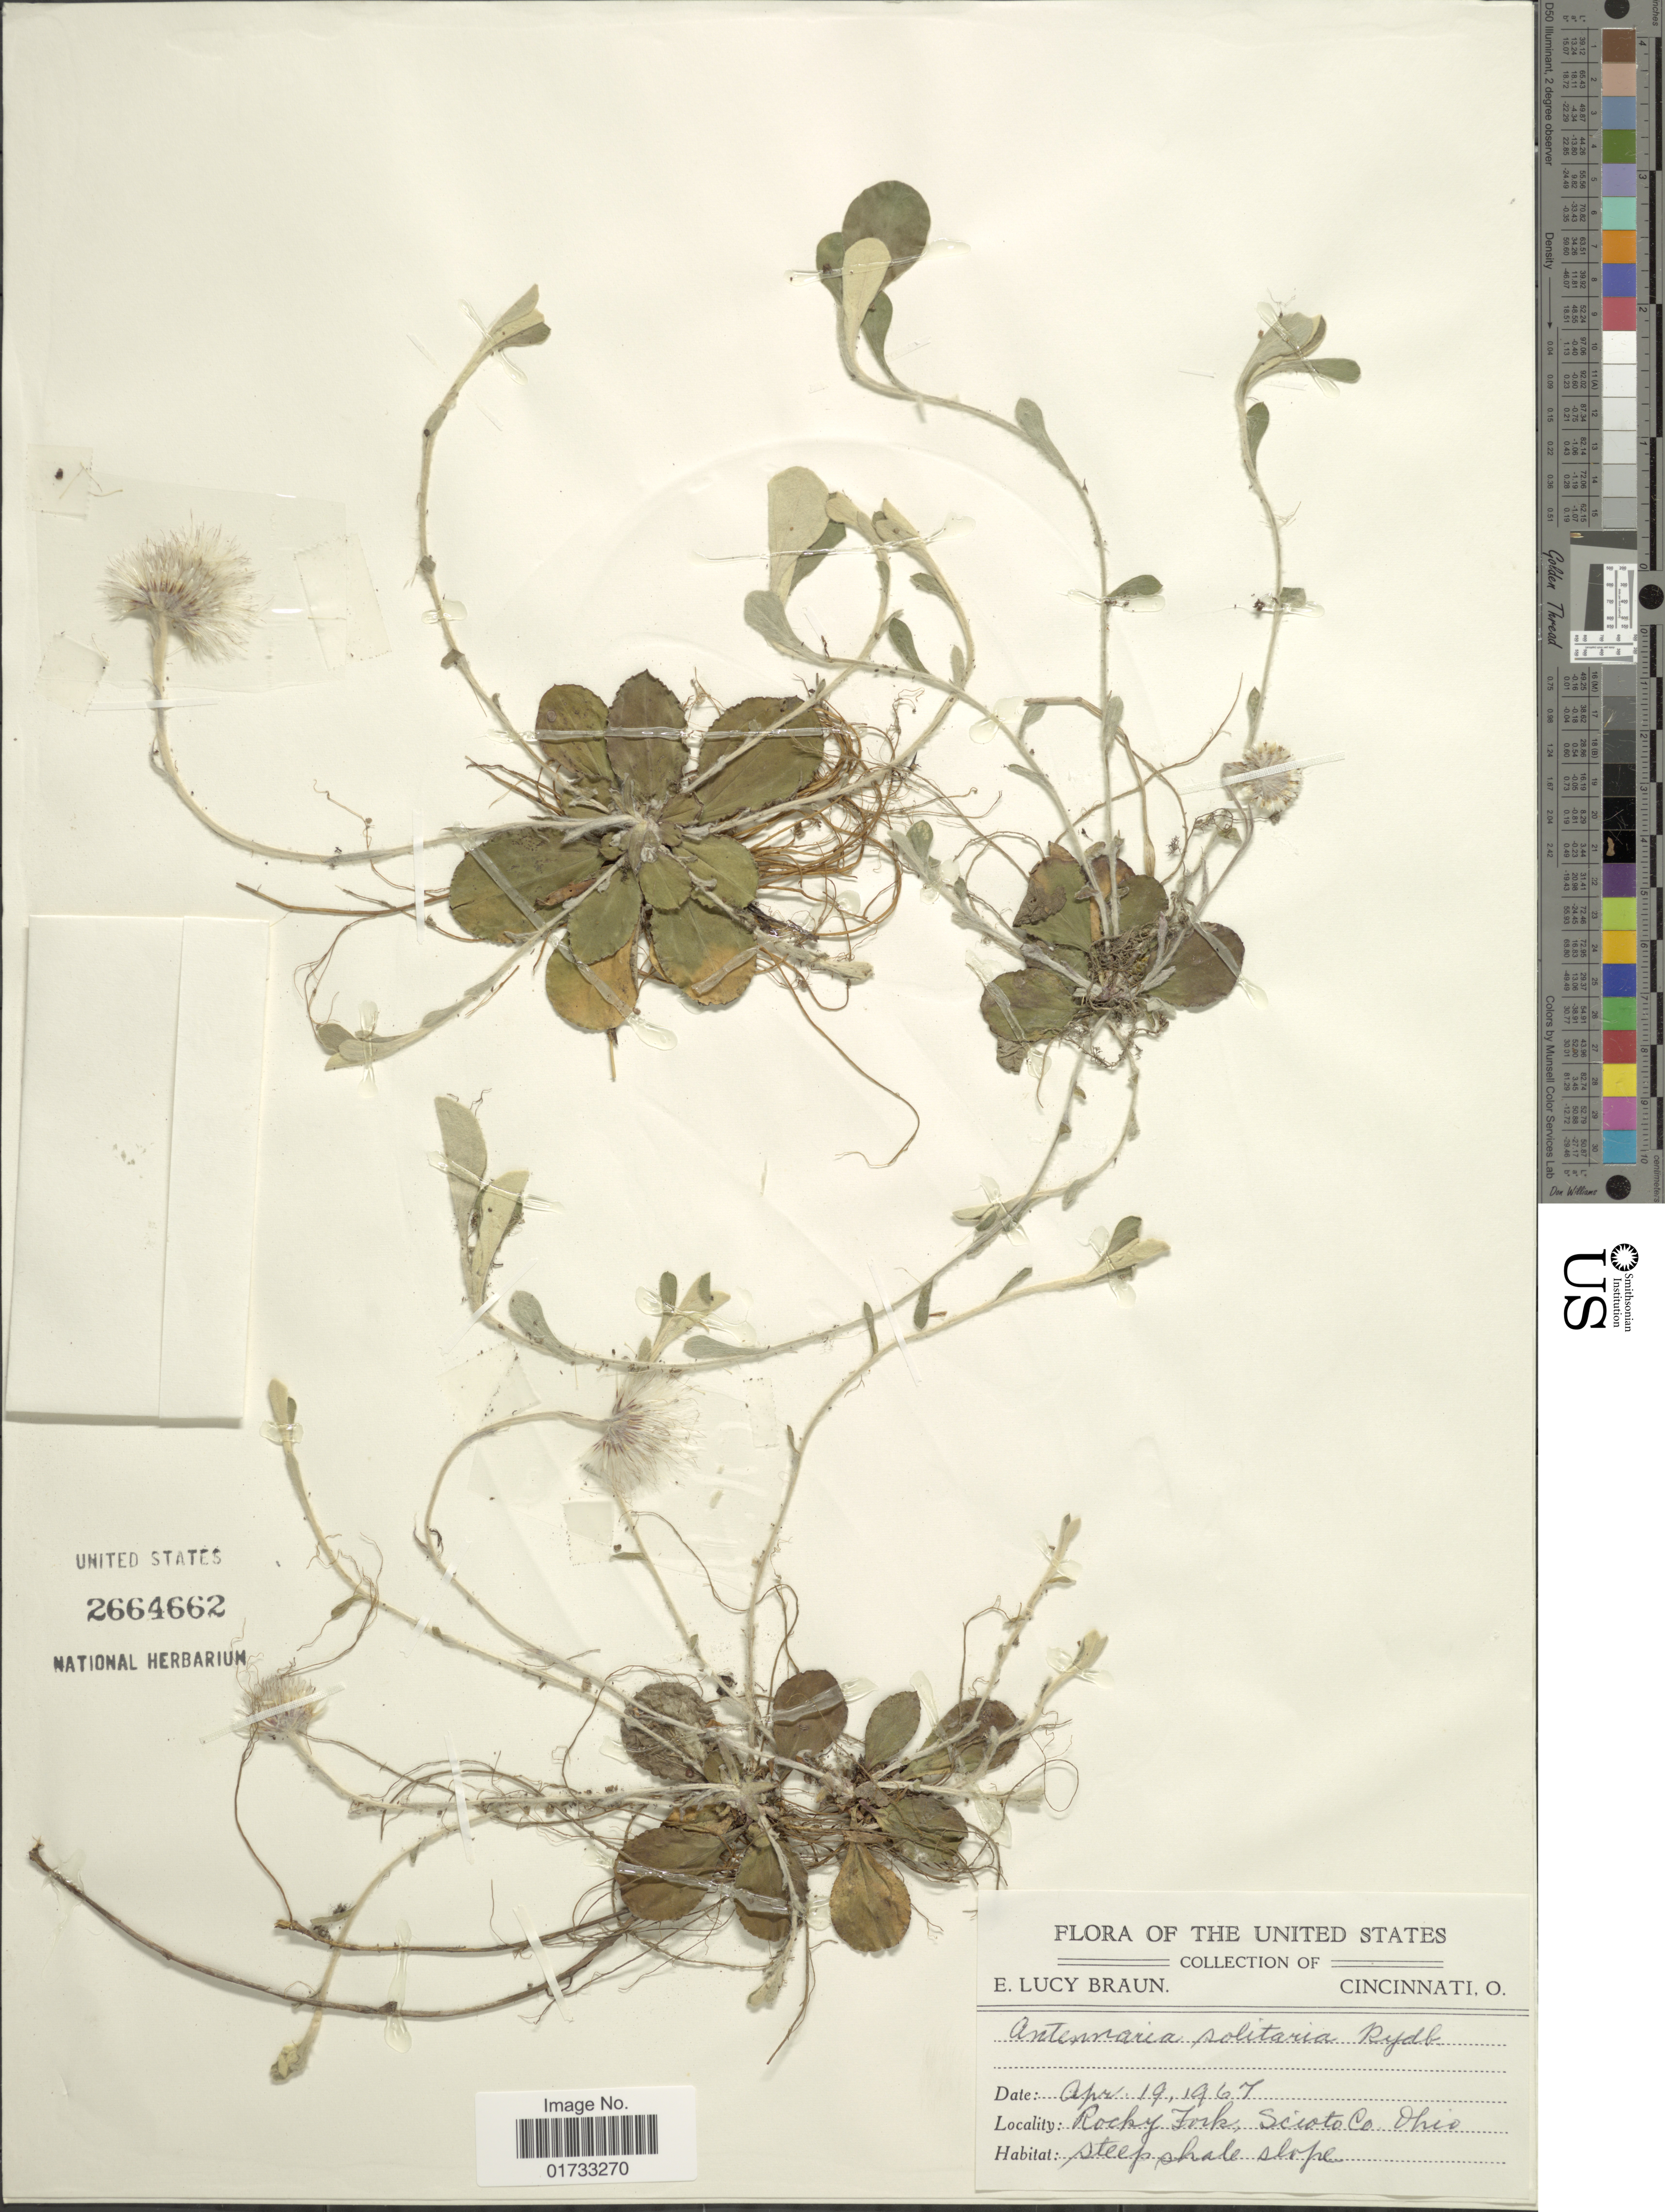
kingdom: Plantae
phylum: Tracheophyta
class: Magnoliopsida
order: Asterales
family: Asteraceae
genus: Antennaria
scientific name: Antennaria solitaria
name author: Rydb.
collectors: E. L. Braun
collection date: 1967-04-19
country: United States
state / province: Ohio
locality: Rocky Fork, Scioto Co., steep shale slope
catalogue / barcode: US 2664662